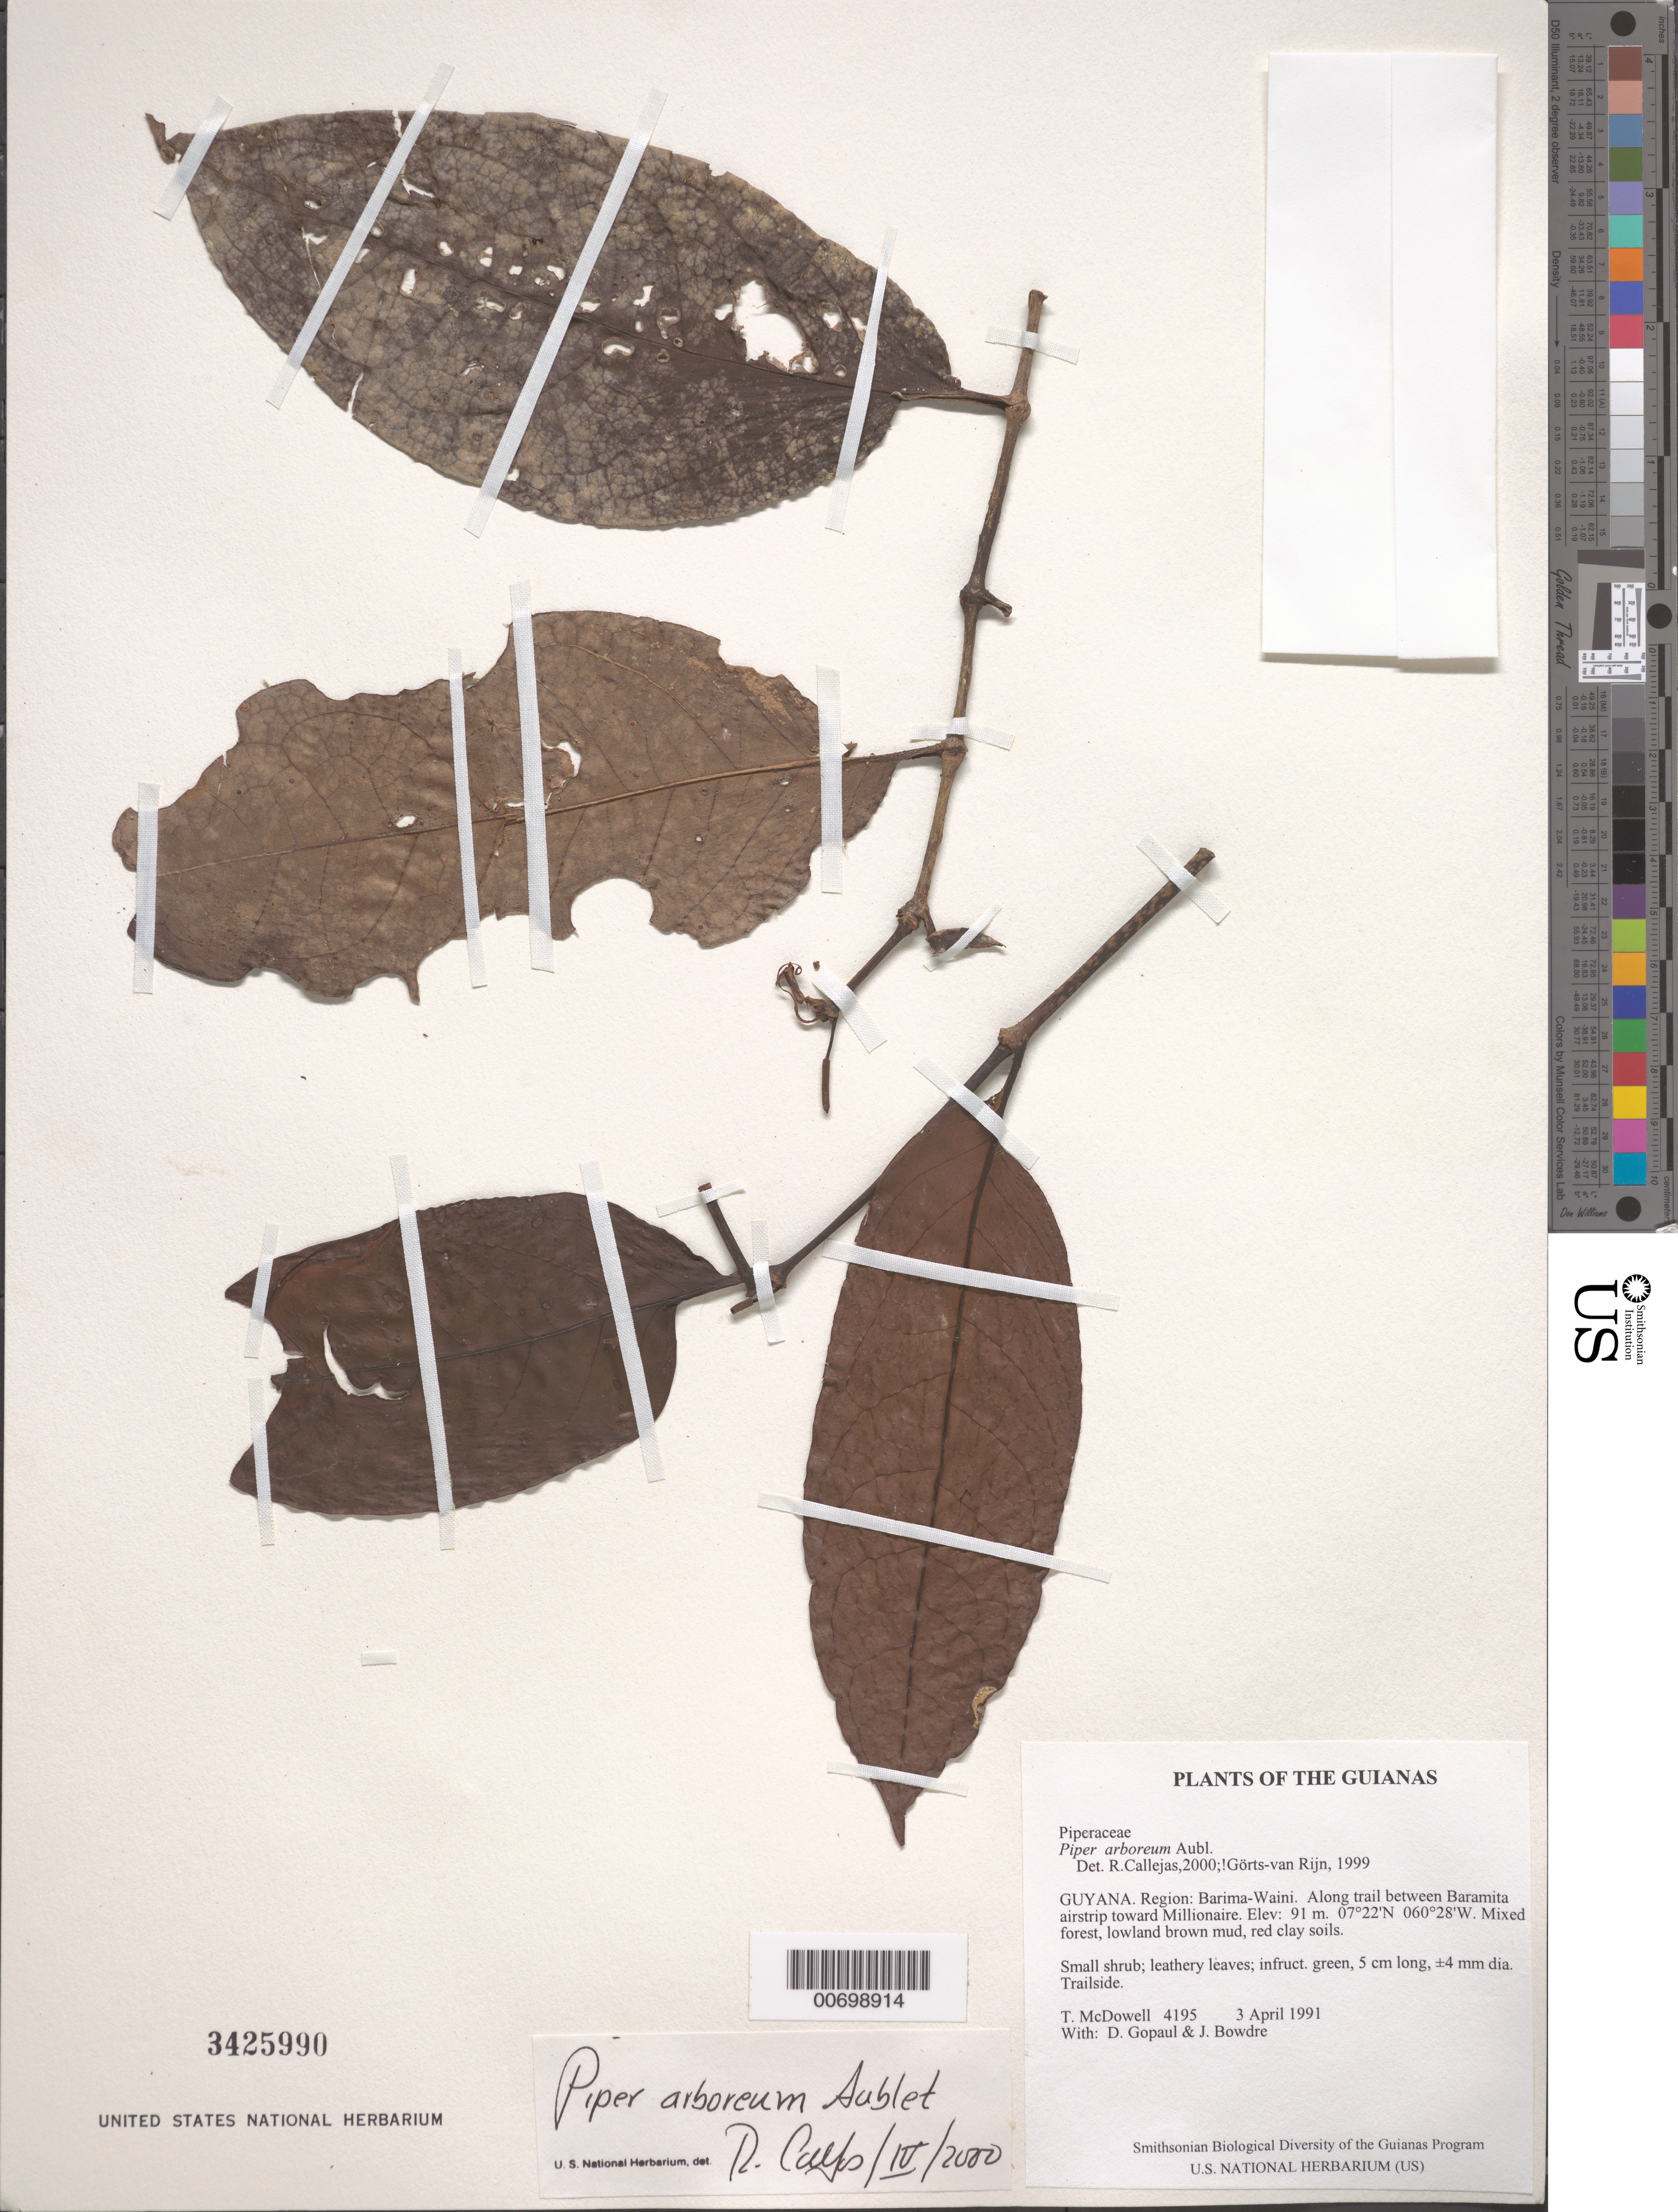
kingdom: Plantae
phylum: Tracheophyta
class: Magnoliopsida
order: Piperales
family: Piperaceae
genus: Piper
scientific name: Piper arboreum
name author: Aubl.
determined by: Görts-van Rijn, A. R. A.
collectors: T. McDowell, D. Gopaul & J. Bowdre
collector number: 4195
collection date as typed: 3 April 1991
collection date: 1991-04-03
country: Guyana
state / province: Barima-Waini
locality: Along trail between Baramita airstrip toward Millionaire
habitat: Mixed forest, lowland brown mud, red clay soils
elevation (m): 91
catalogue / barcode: US 3425990